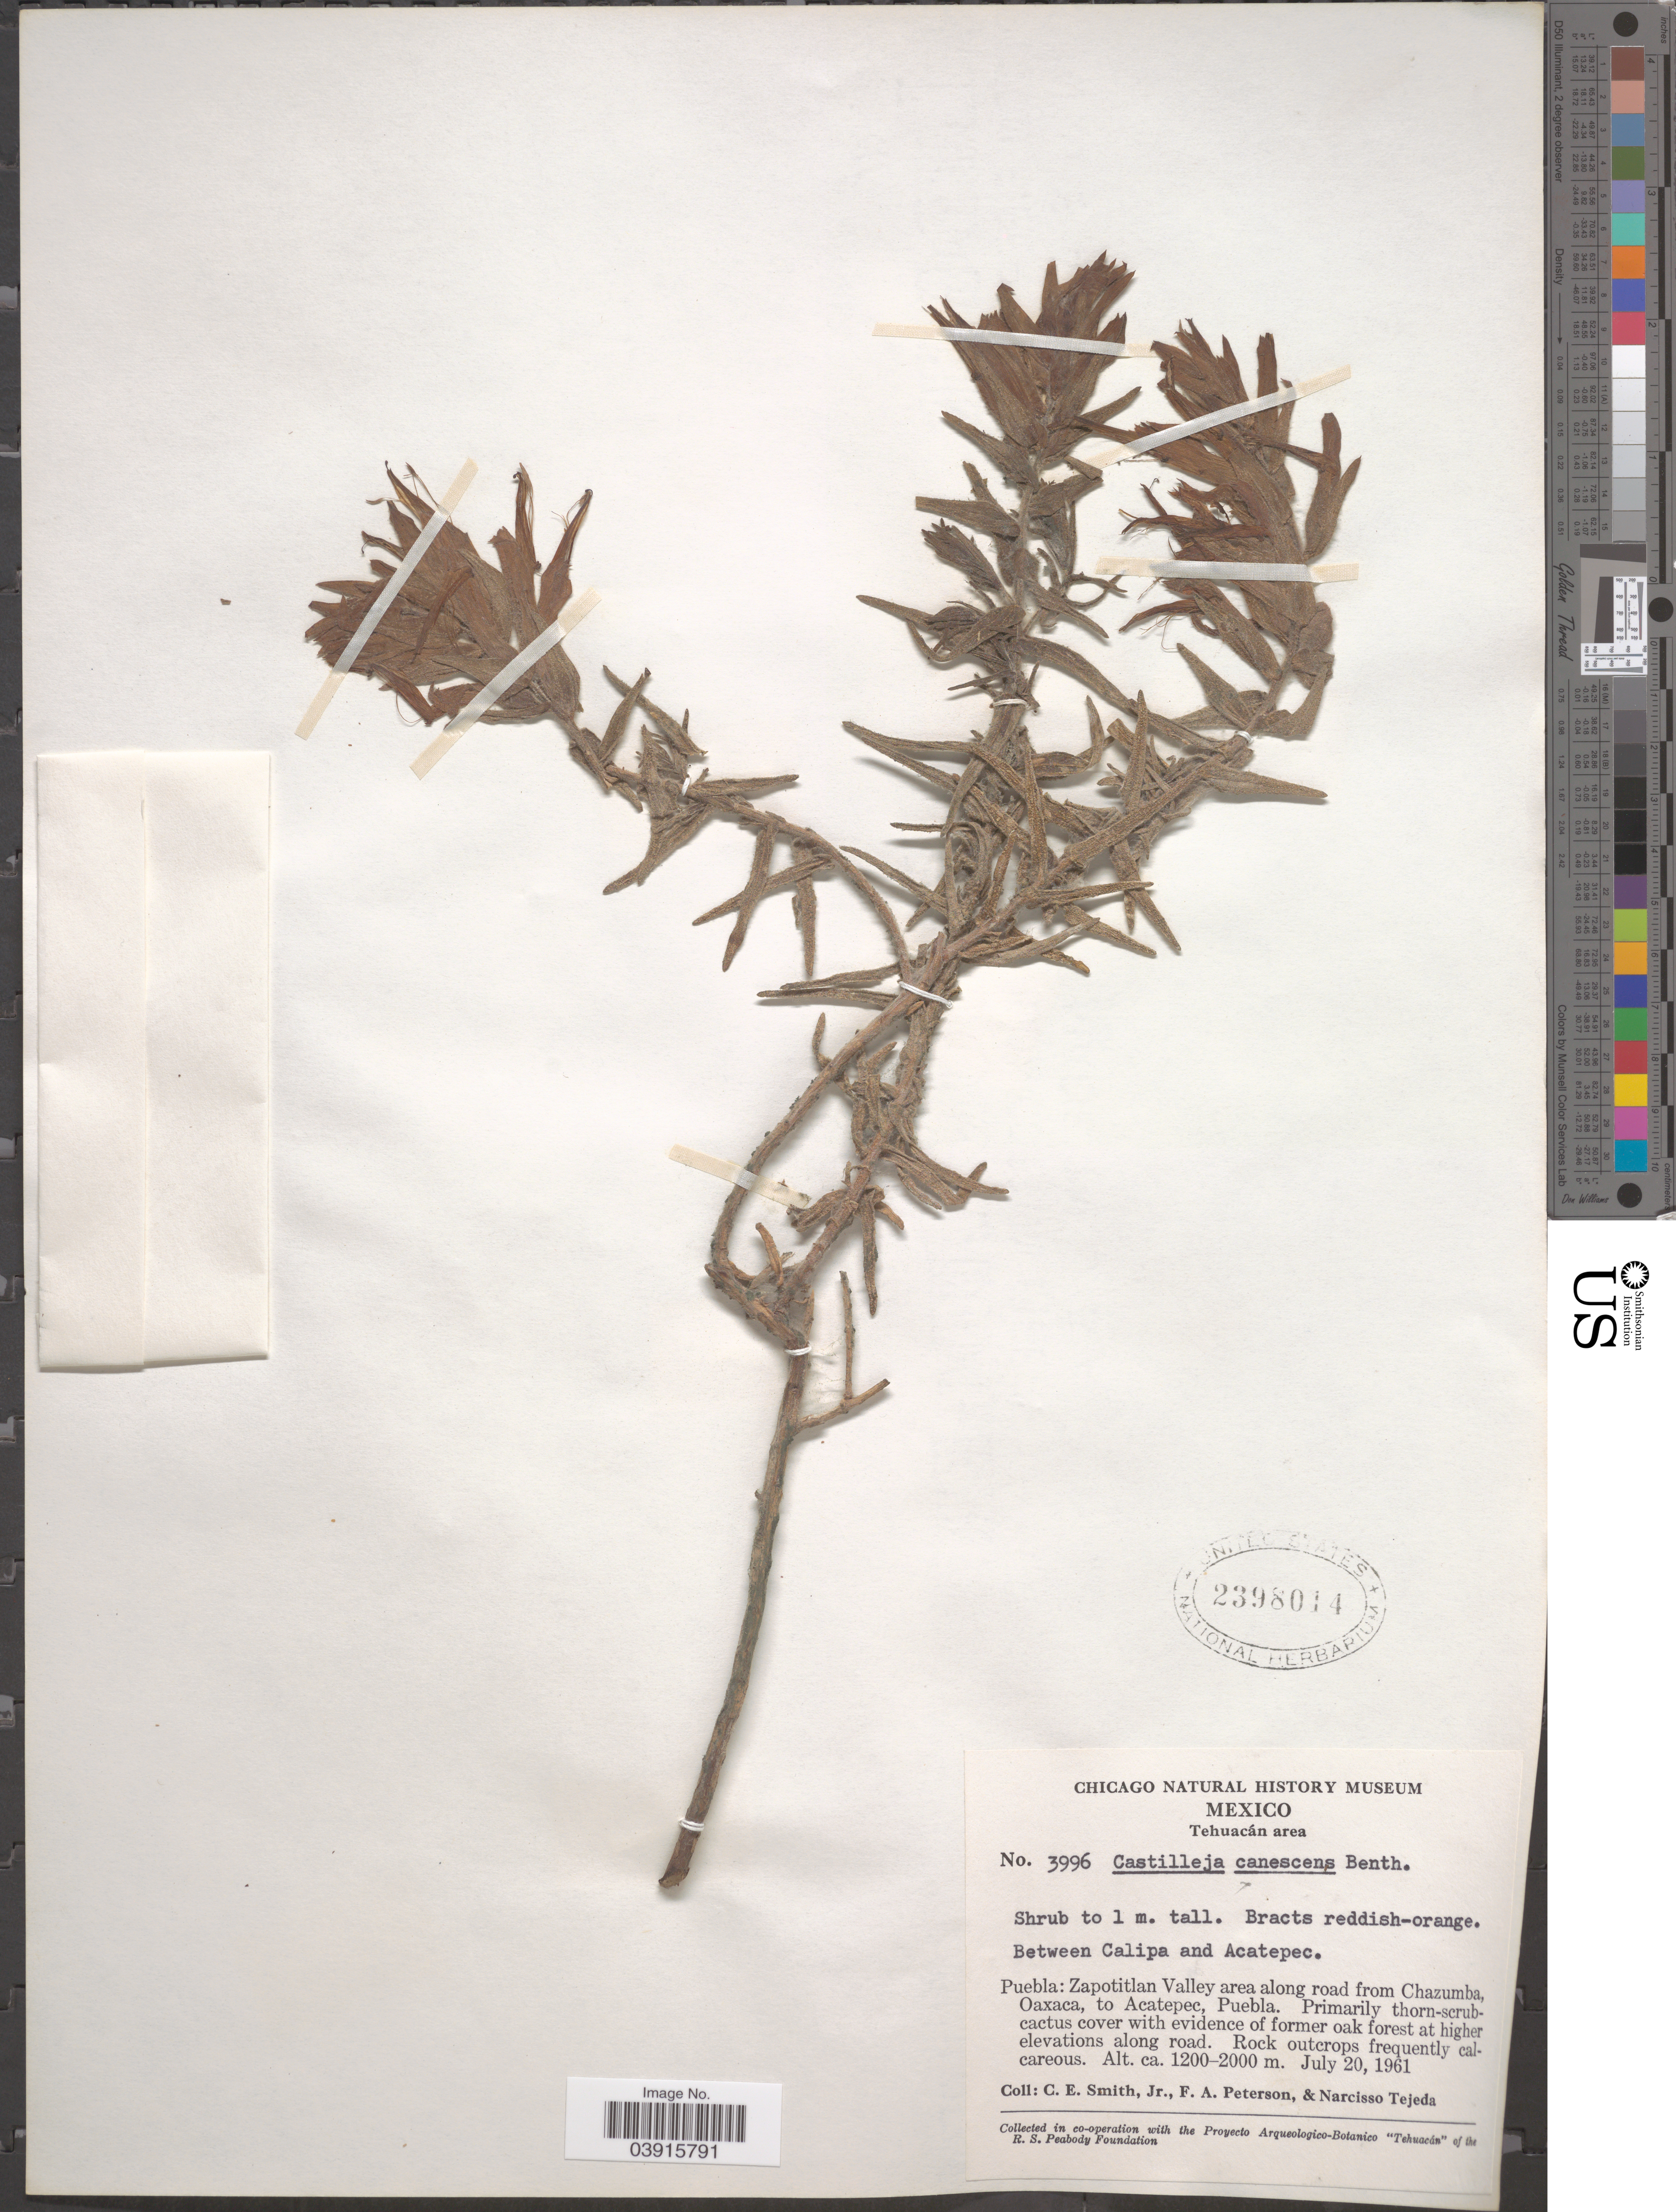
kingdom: Plantae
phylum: Tracheophyta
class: Magnoliopsida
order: Lamiales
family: Orobanchaceae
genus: Castilleja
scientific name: Castilleja tenuiflora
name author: Benth.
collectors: C. E. Smith Jr., F. A. Peterson & N. Tejeda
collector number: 3996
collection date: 1961-07-20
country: Mexico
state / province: Puebla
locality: Tehuacán area. Between Calipa and Acatepec. Zapotitlan Valley area along road from Chazumba, Oaxaca, to Acatepec, Puebla.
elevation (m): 1200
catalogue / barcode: US 2398014